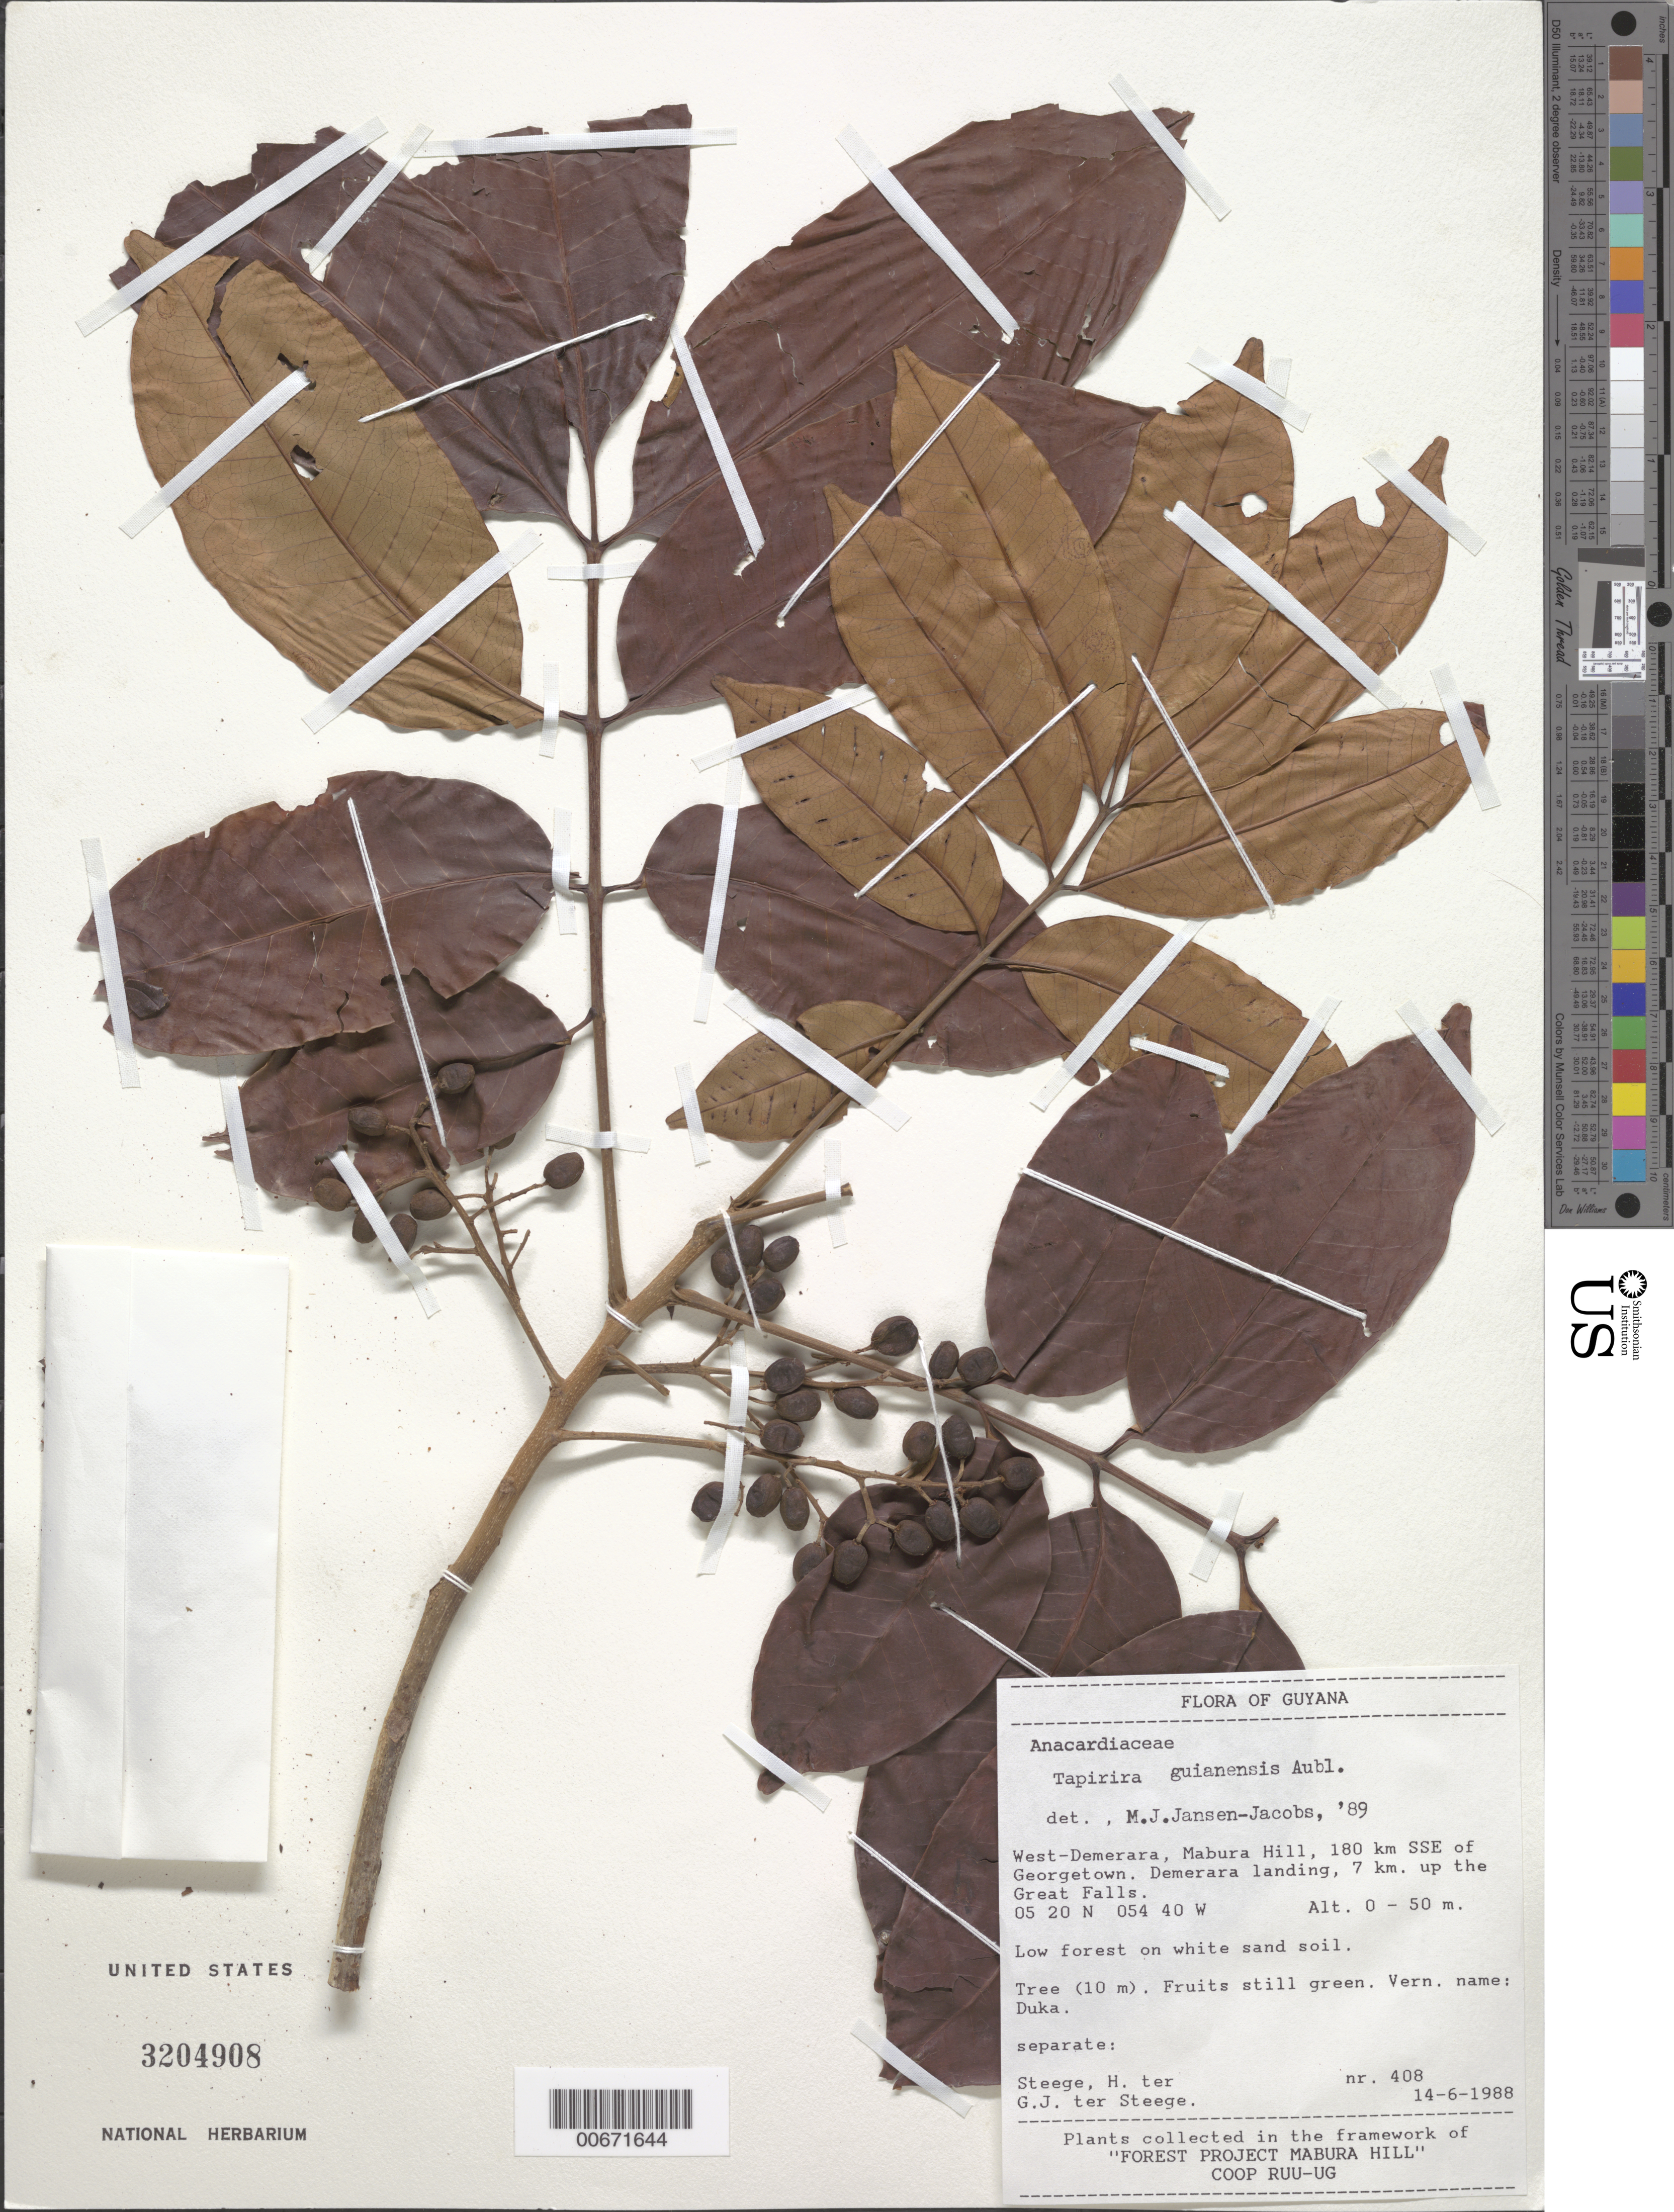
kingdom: Plantae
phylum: Tracheophyta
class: Magnoliopsida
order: Sapindales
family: Anacardiaceae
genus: Tapirira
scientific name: Tapirira guianensis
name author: Aubl.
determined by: Jansen-Jacobs, M. J., (U), Nationaal Herbarium Nederland, Utrecht University branch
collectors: H. ter Steege, P. De Jager & H. ter Steege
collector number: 408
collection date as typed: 14-Jun-88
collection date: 1988-06-14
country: Guyana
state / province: U. Demerara-Berbice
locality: Mabura Hill; 180 km SSE of Georgetown, Demerara landing, 7 km up the Great Falls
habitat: Low forest on white sand soil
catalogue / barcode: US 3204908